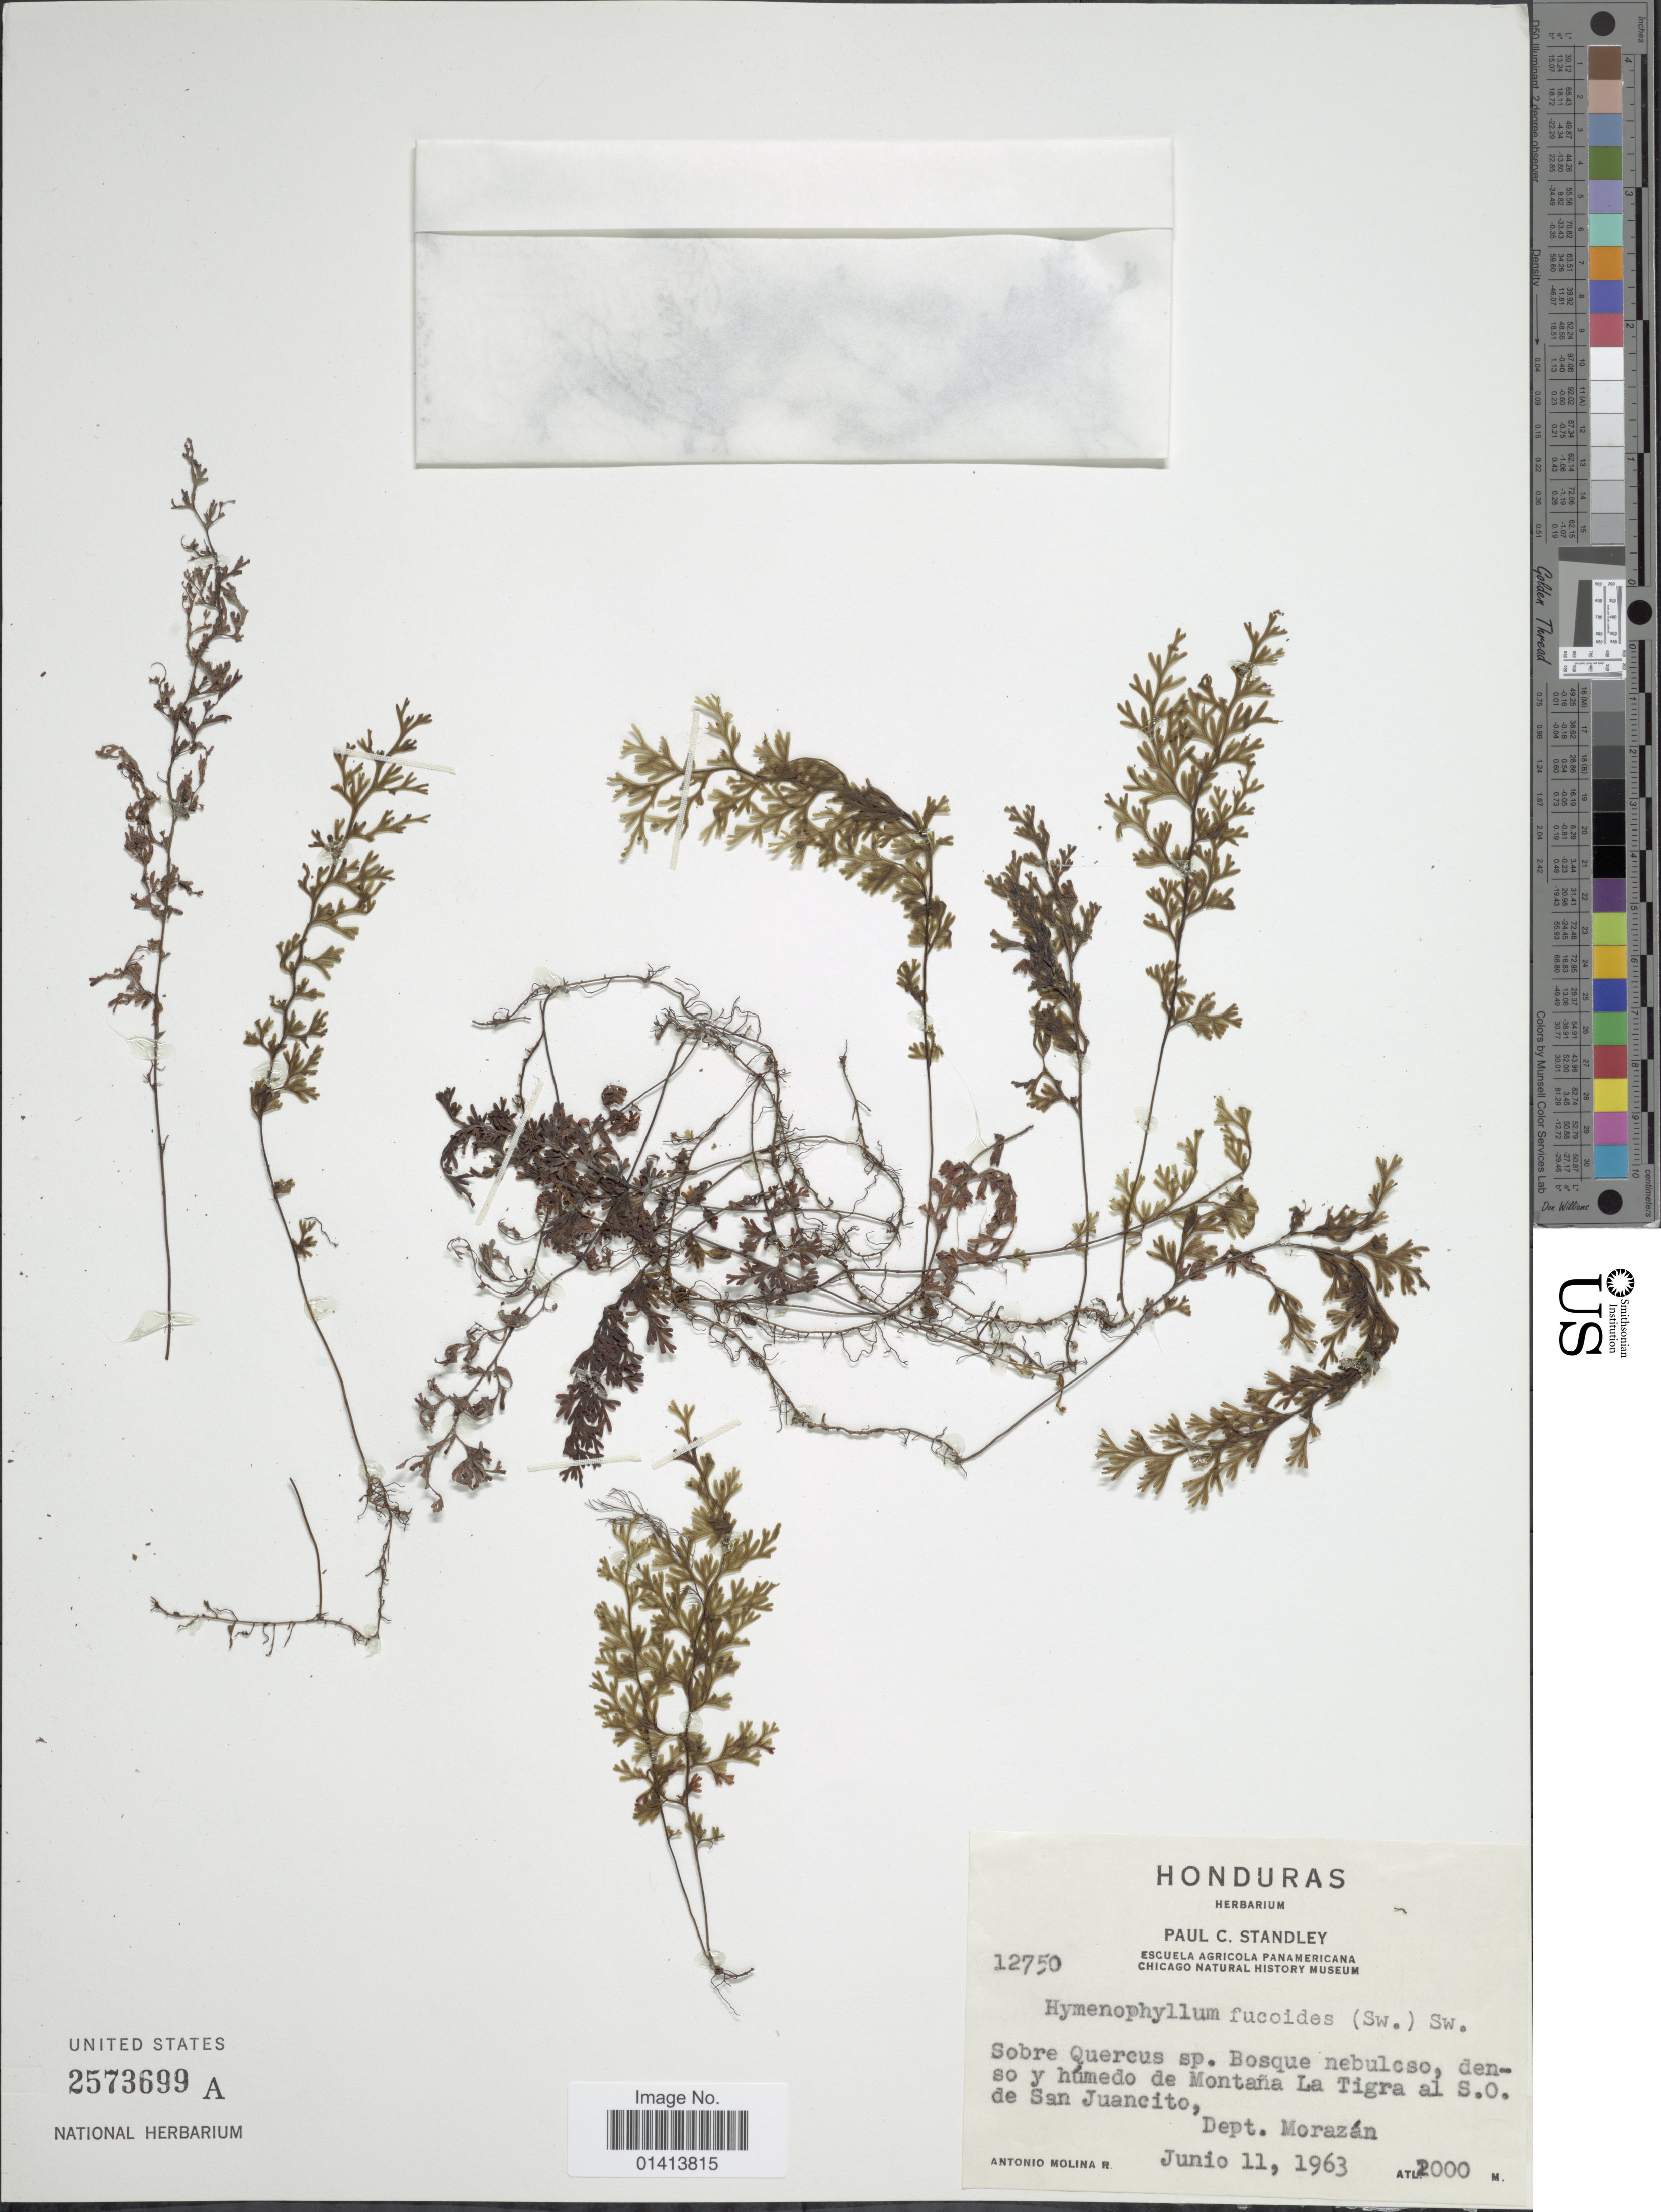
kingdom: Plantae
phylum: Tracheophyta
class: Polypodiopsida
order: Hymenophyllales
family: Hymenophyllaceae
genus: Hymenophyllum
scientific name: Hymenophyllum fucoides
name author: (Sw.) Sw.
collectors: A. Molina R.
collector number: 12750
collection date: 1963-06-11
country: Honduras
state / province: Fco. Morazán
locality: Bosque nebulcso, denso y humedo de Montaña La Tigra al S.O. de San Juancito, Dept Morazán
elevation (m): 2000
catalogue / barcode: US 2573699A